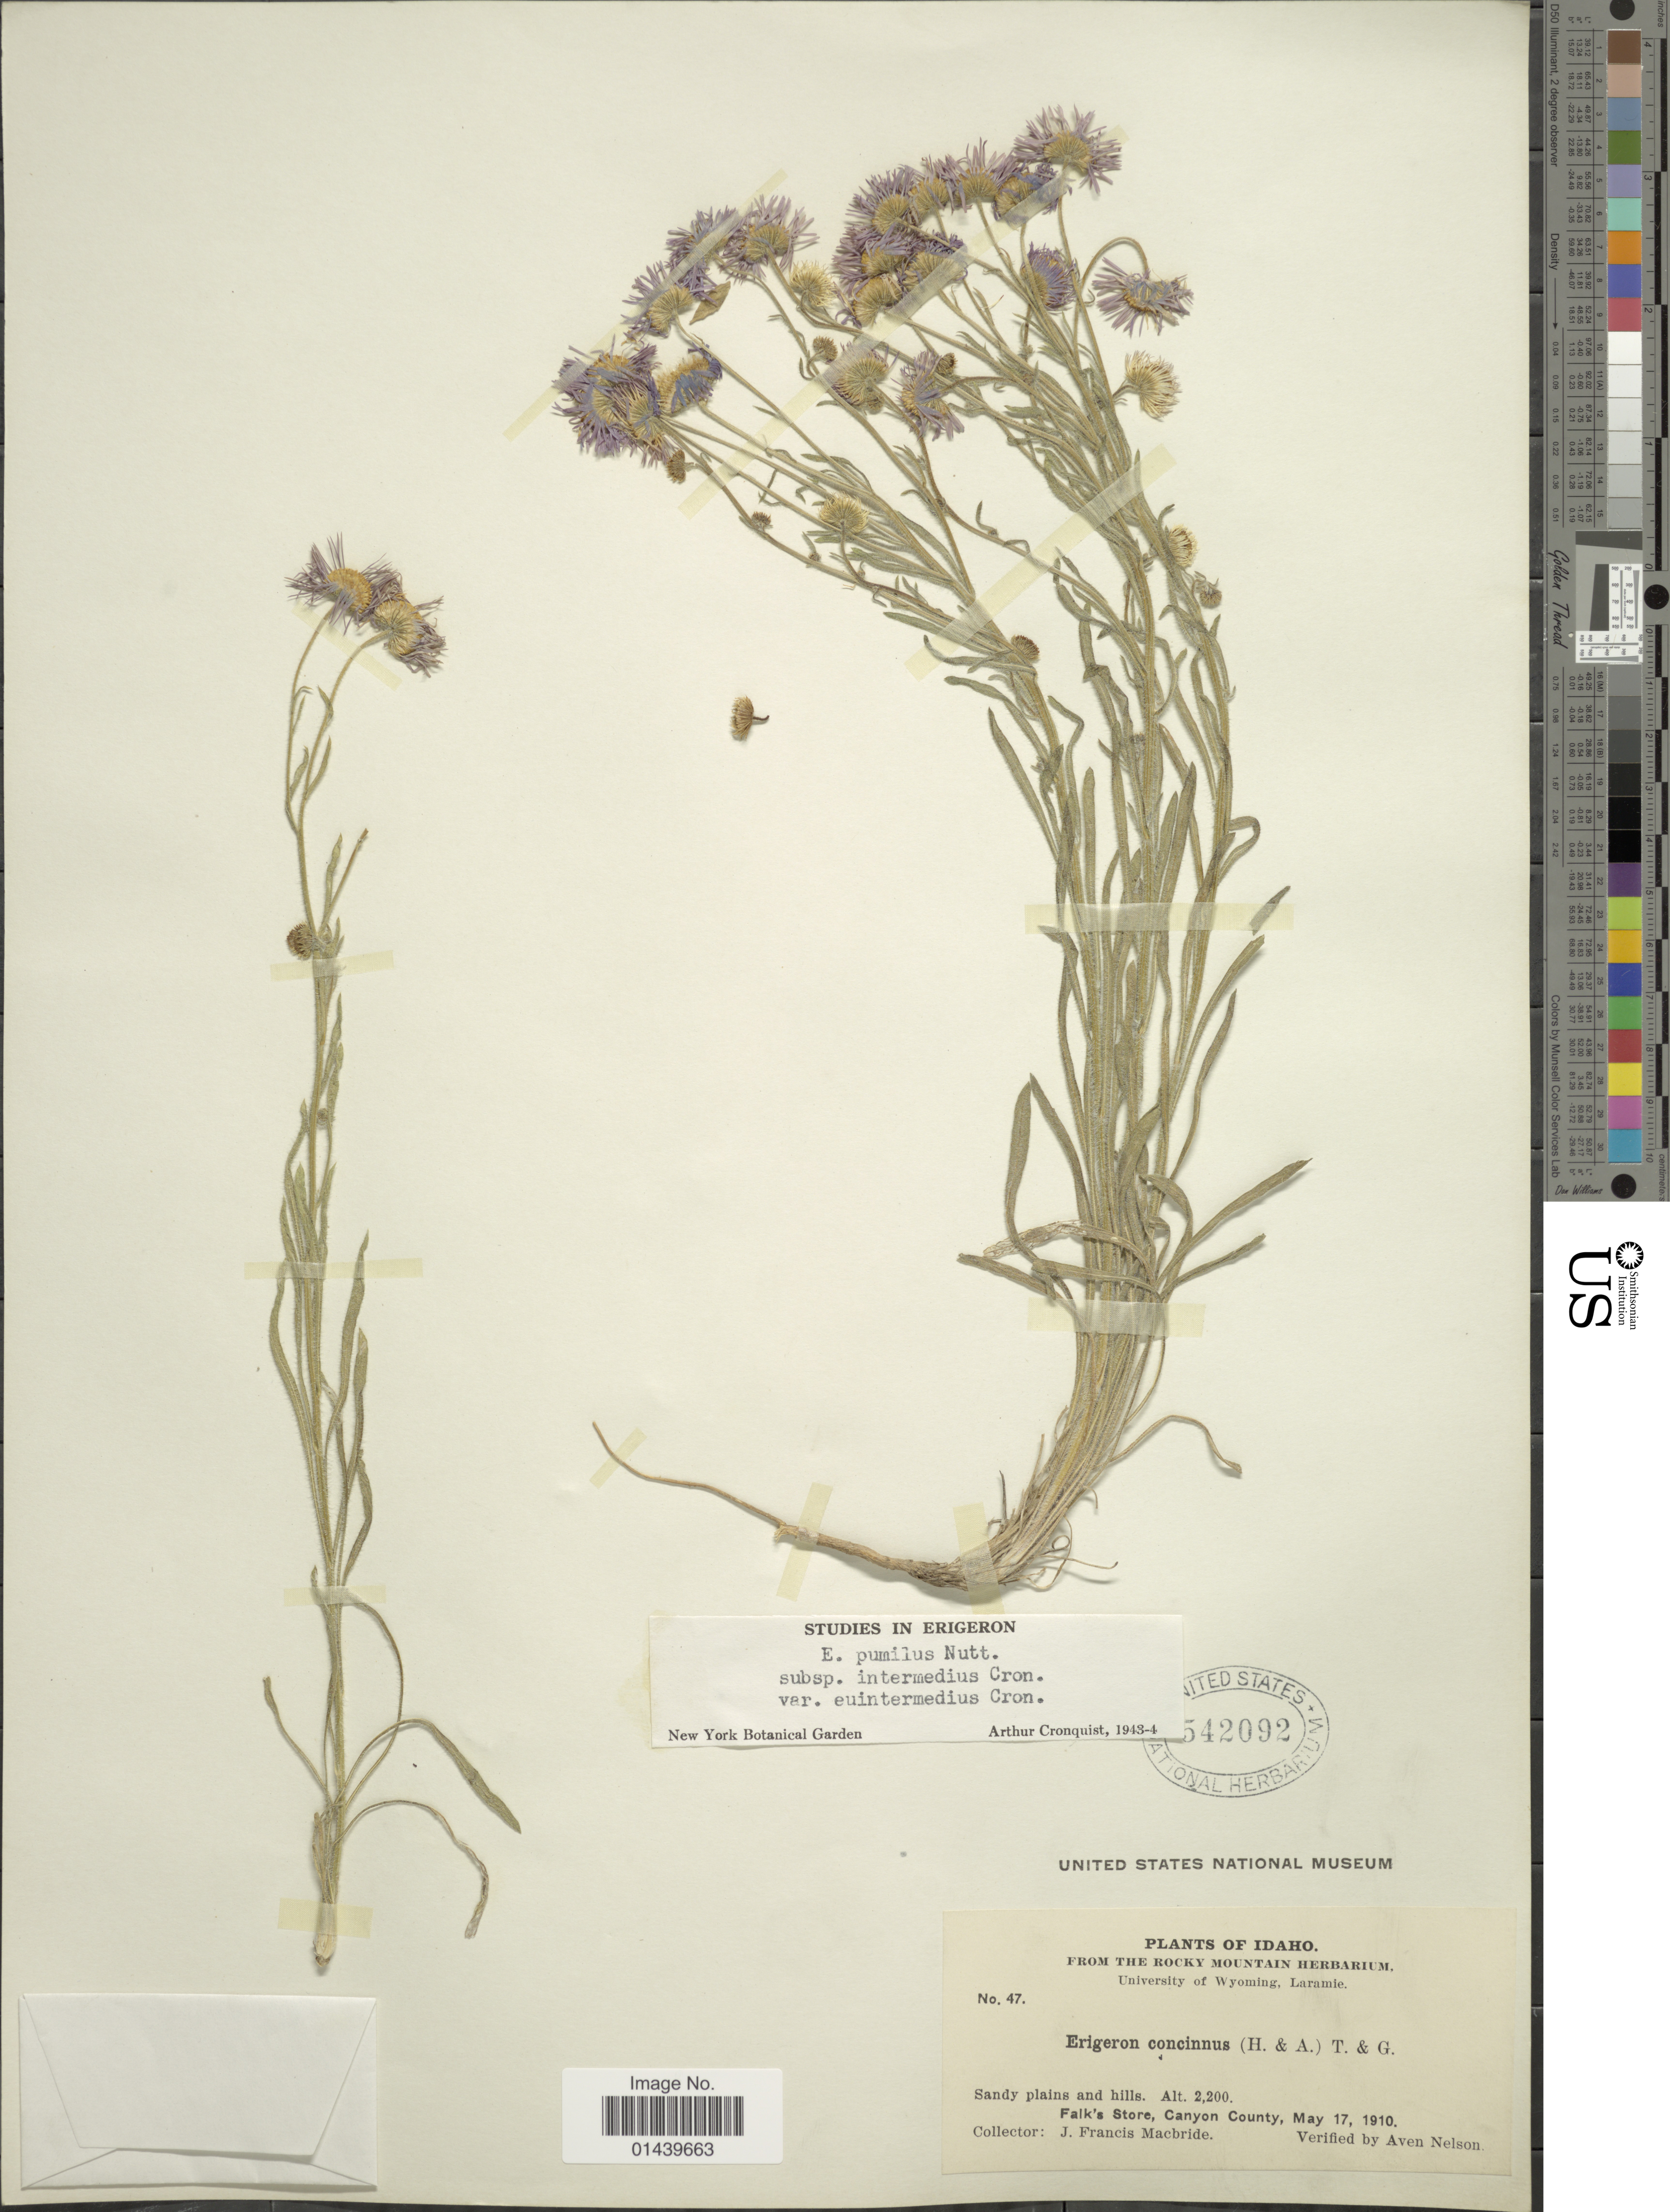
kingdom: Plantae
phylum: Tracheophyta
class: Magnoliopsida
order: Asterales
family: Asteraceae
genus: Erigeron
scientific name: Erigeron pumilus subsp. intermedius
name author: Cronq.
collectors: J. F. Macbride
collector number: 47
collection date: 1910-05-17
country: United States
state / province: Idaho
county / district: Canyon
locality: Falk's Store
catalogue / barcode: US 542092